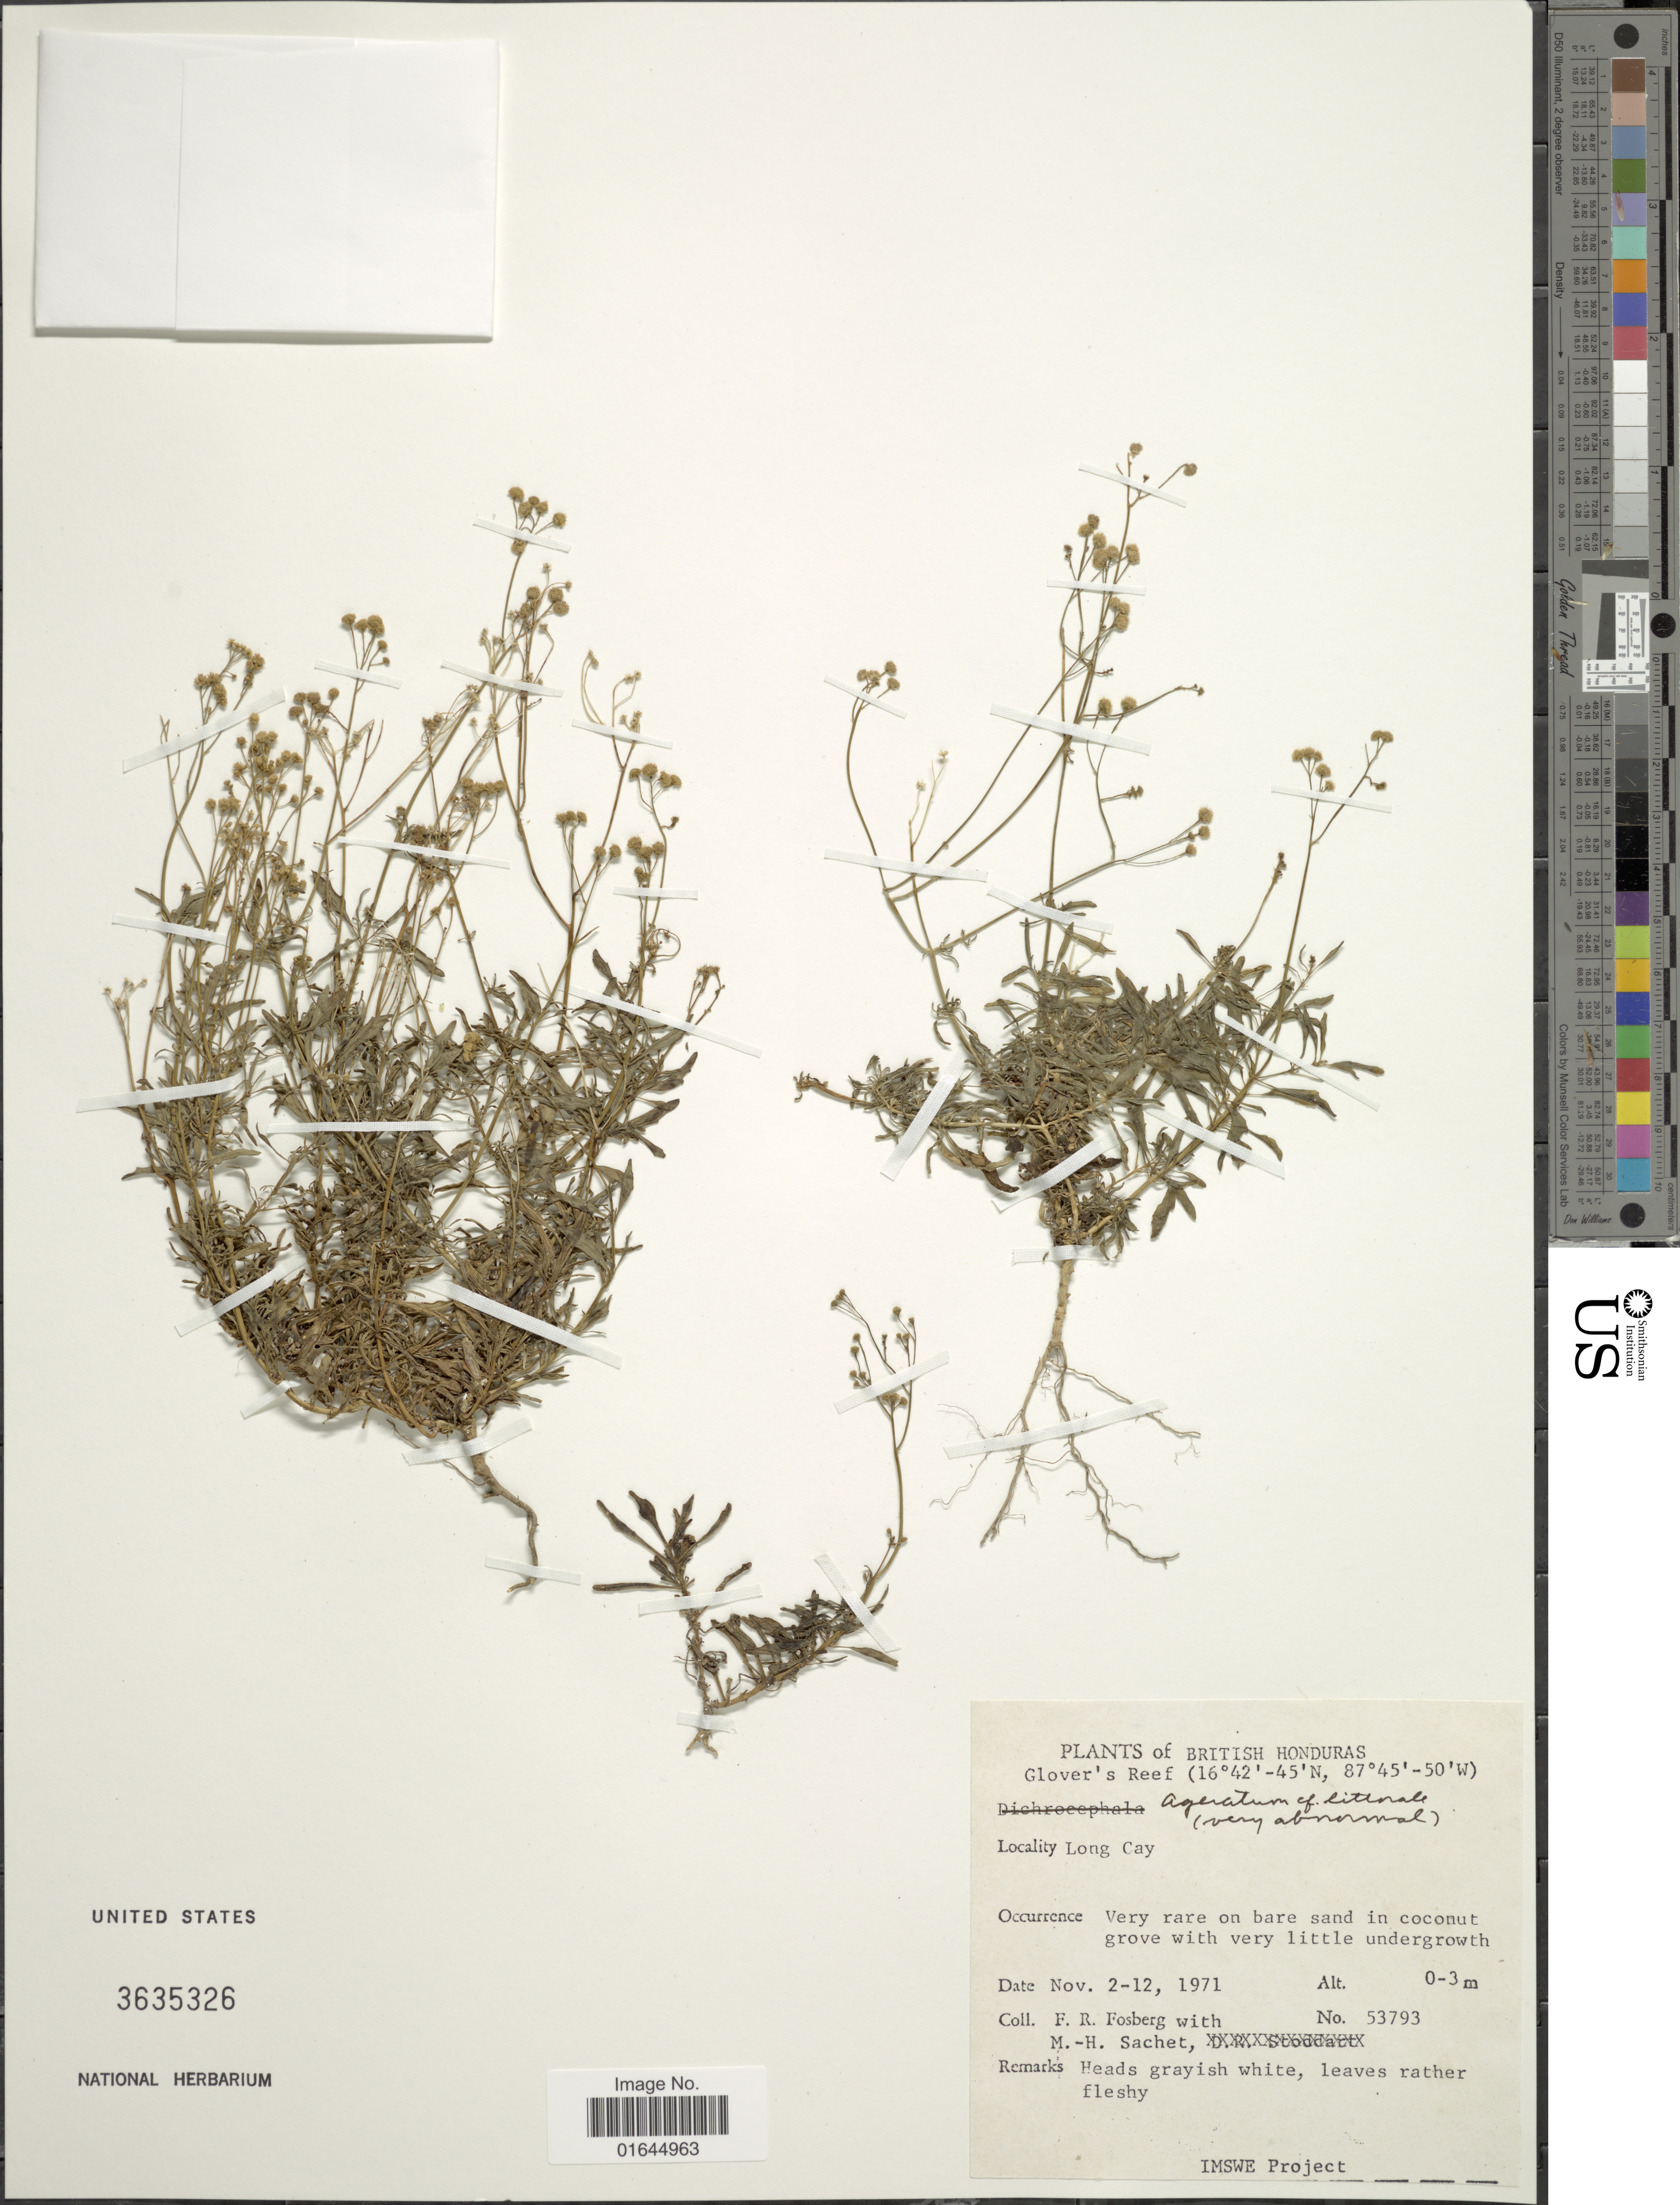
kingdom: Plantae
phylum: Tracheophyta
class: Magnoliopsida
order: Asterales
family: Asteraceae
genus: Ageratum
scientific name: Ageratum littorale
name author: A. Gray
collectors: F. R. Fosberg & M.-H. Sachet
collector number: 53793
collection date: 1971-11-02/1971-11-12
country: Belize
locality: British Honduras, Glover's Reef, Long Cay.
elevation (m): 0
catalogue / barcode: US 3635326